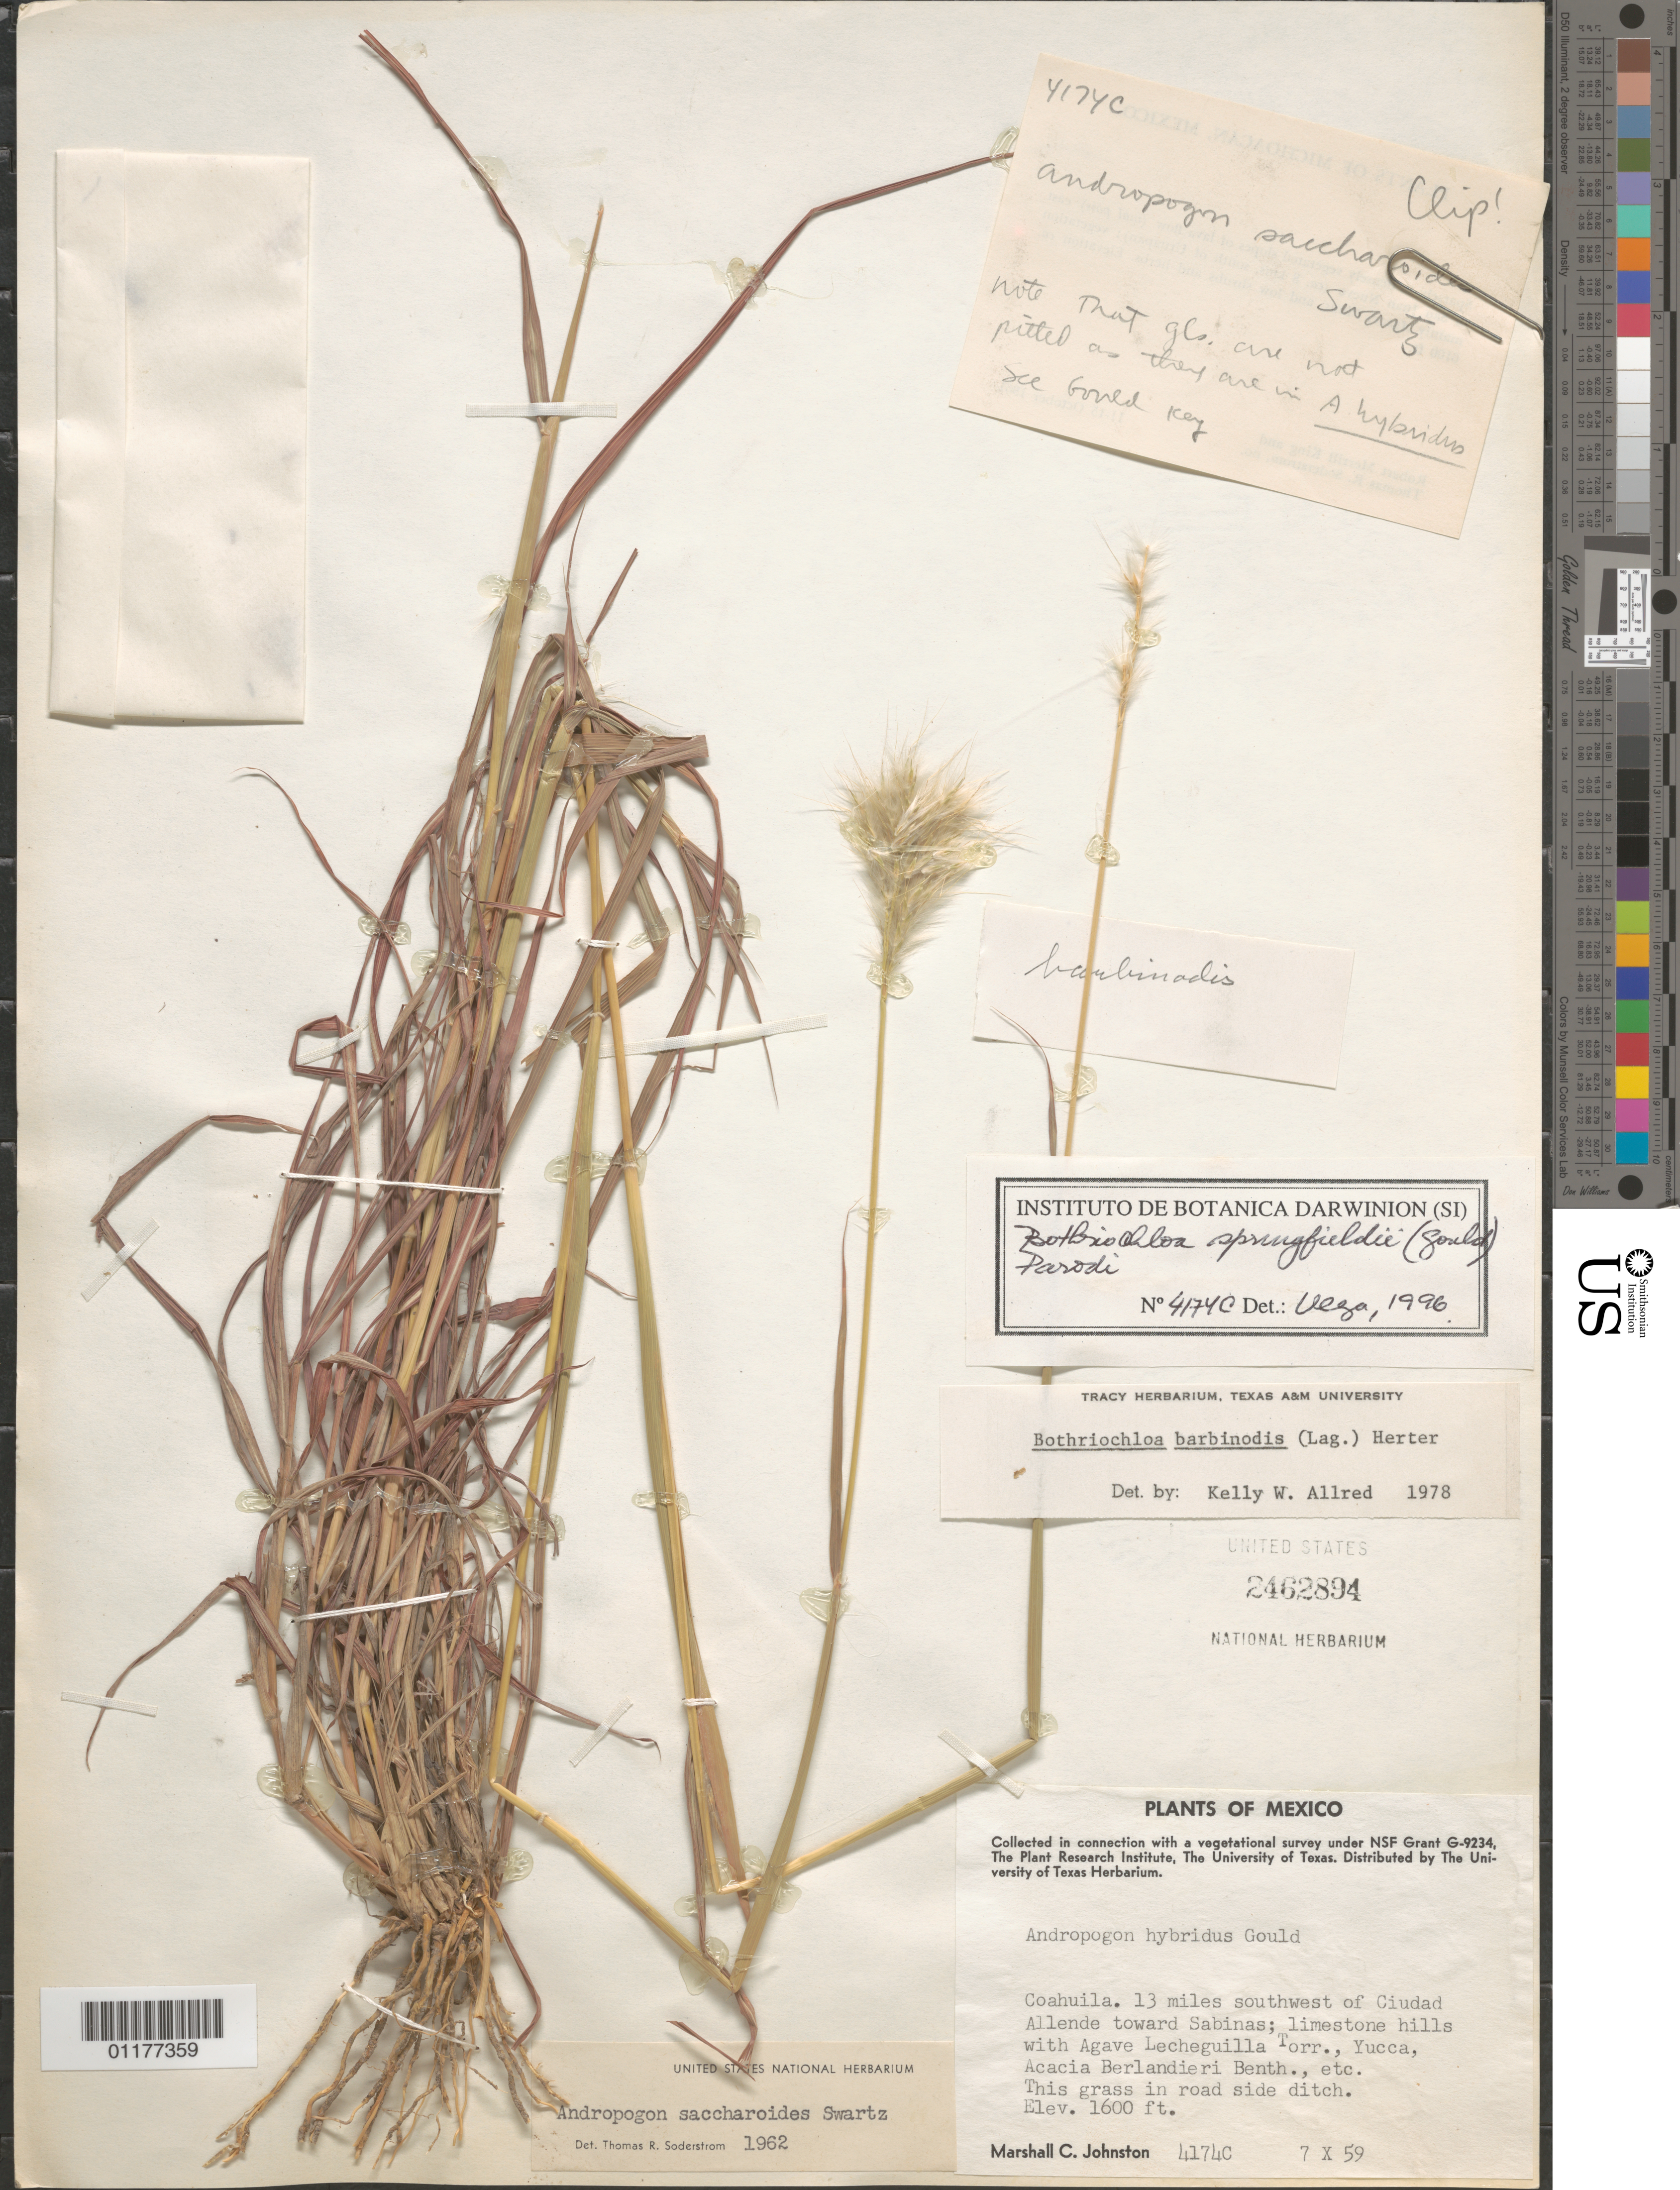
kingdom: Plantae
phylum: Tracheophyta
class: Liliopsida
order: Poales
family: Poaceae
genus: Bothriochloa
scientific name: Bothriochloa springfieldii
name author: (Gould) Parodi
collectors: M. Johnston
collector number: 4174C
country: Mexico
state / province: Coahuila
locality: SW of Cirdad Allende toward Sabinas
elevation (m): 488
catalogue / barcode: US 2462894